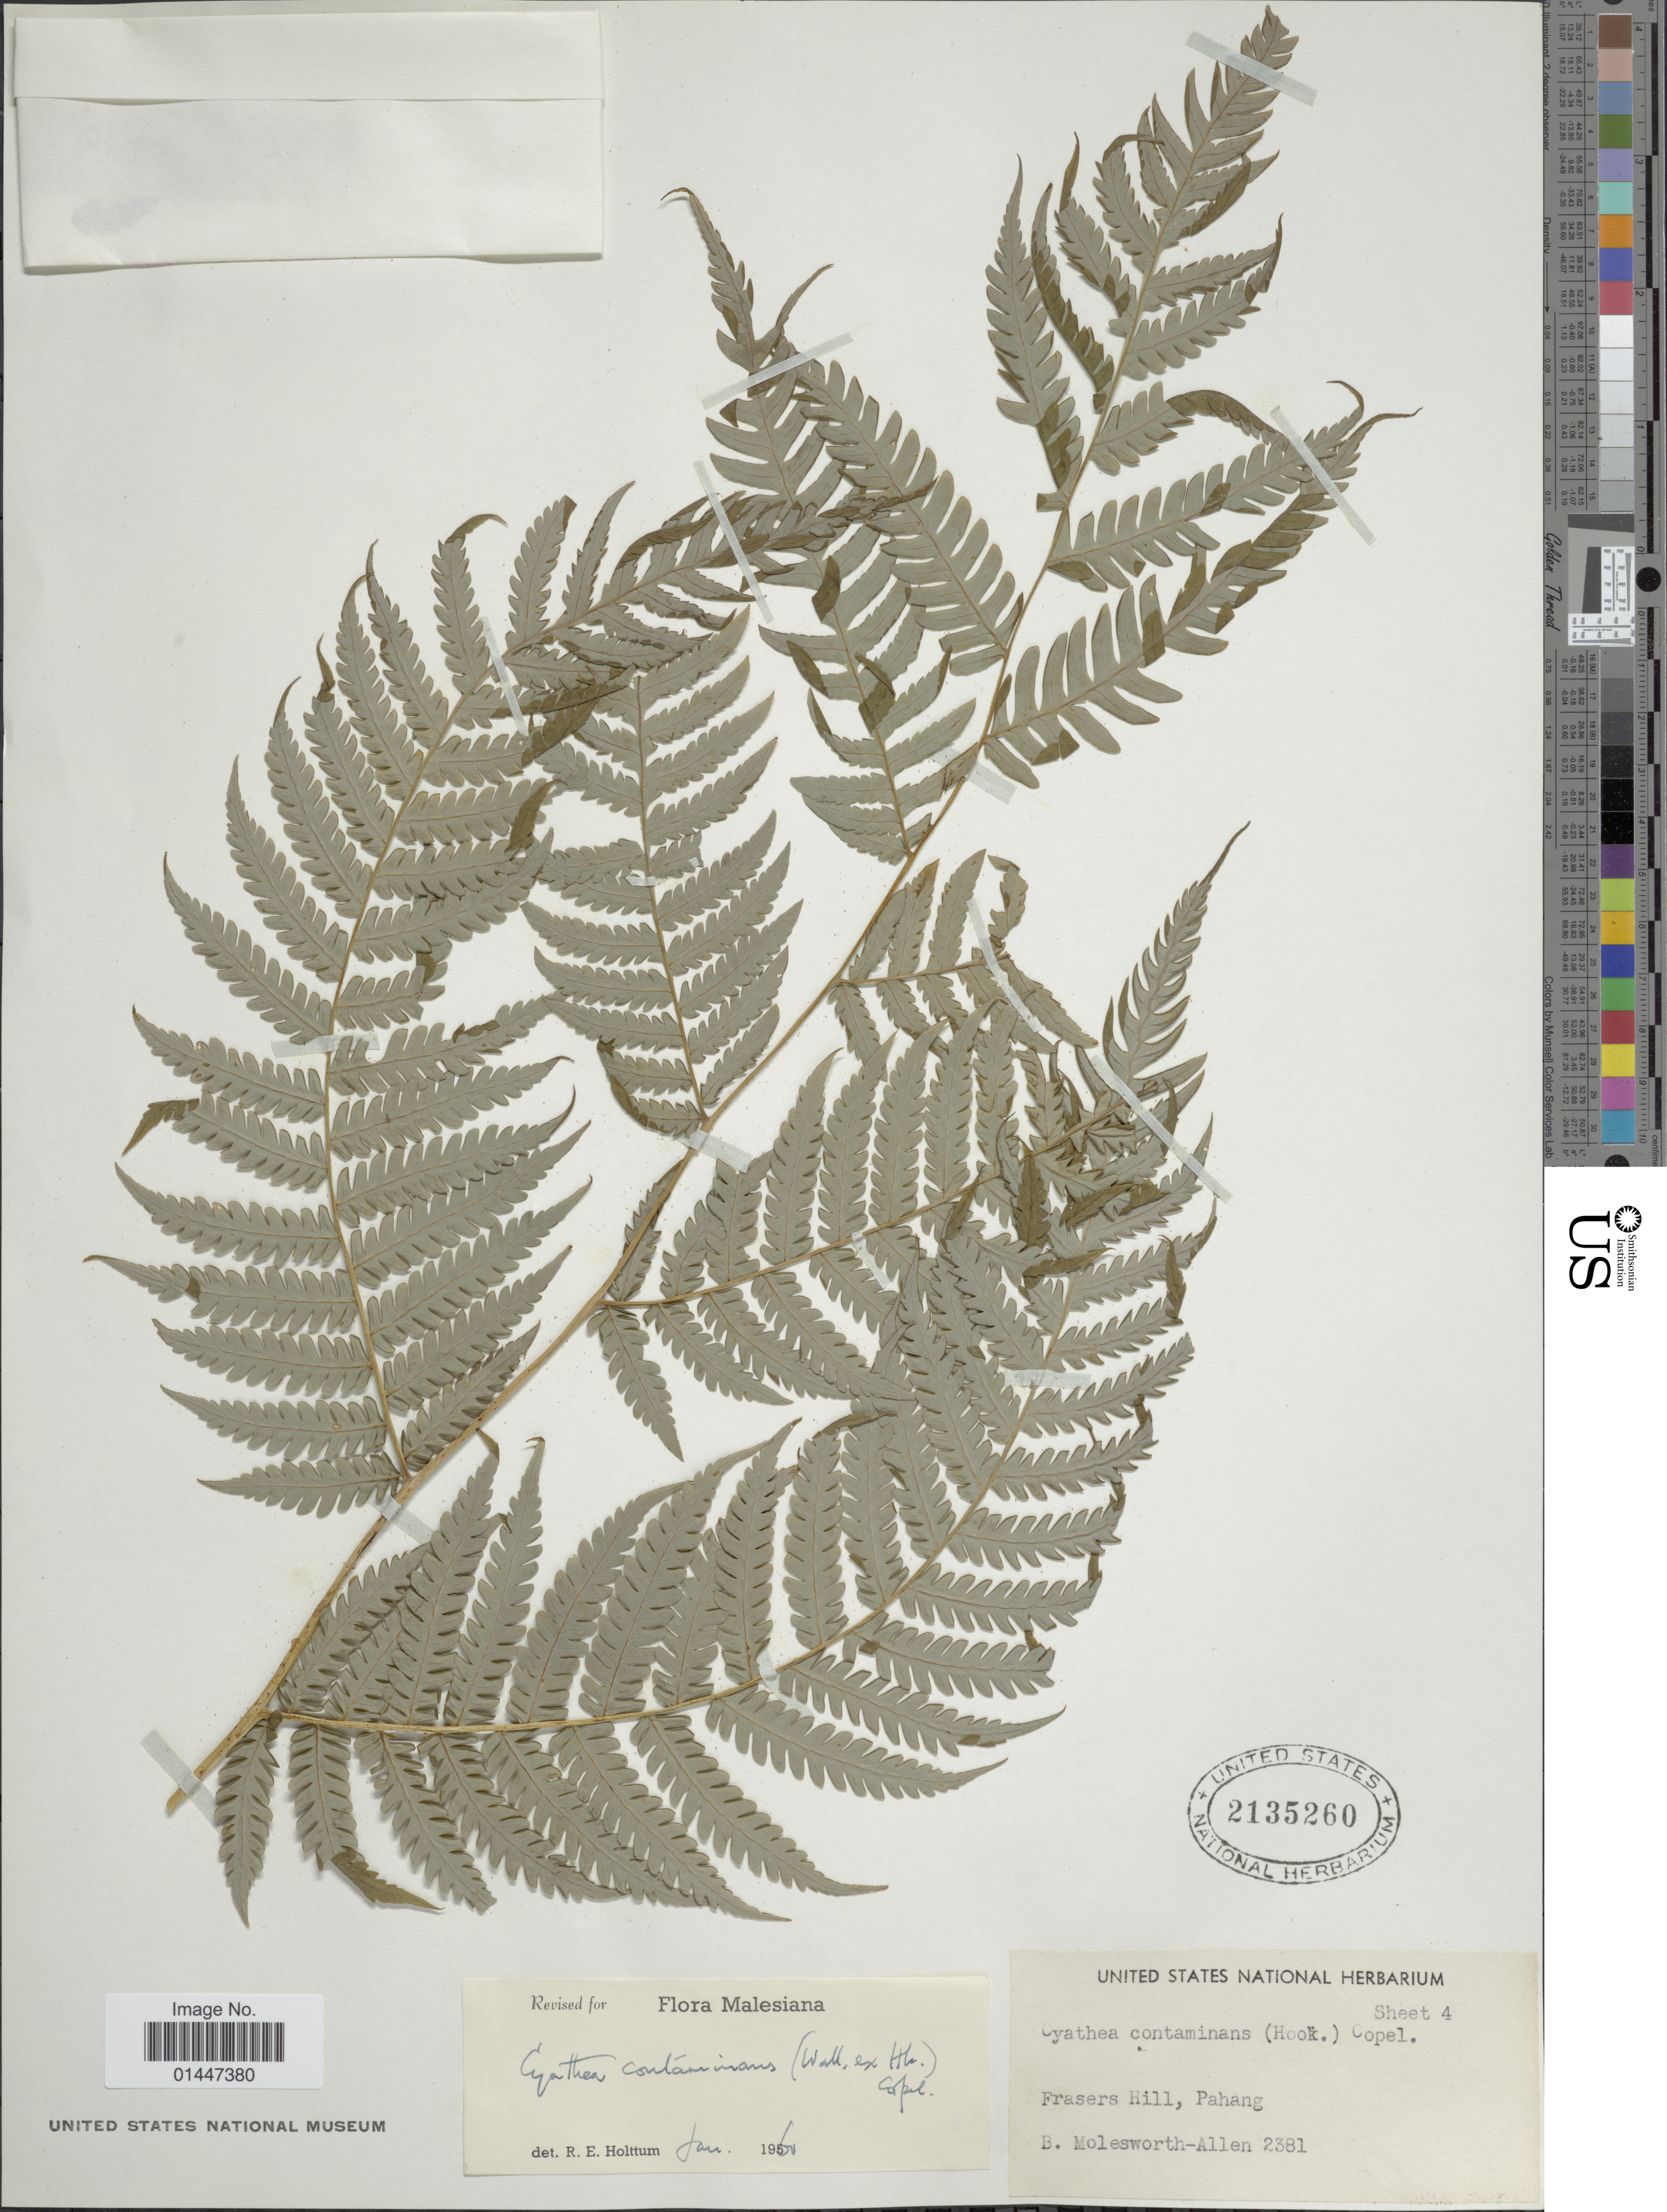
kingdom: Plantae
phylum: Tracheophyta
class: Polypodiopsida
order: Cyatheales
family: Cyatheaceae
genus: Sphaeropteris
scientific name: Sphaeropteris glauca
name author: (Blume) R.M. Tryon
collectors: B. E. G. Molesworth-Allen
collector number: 2381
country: Malaysia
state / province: Pahang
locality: Frasers Hill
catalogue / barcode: US 2135260